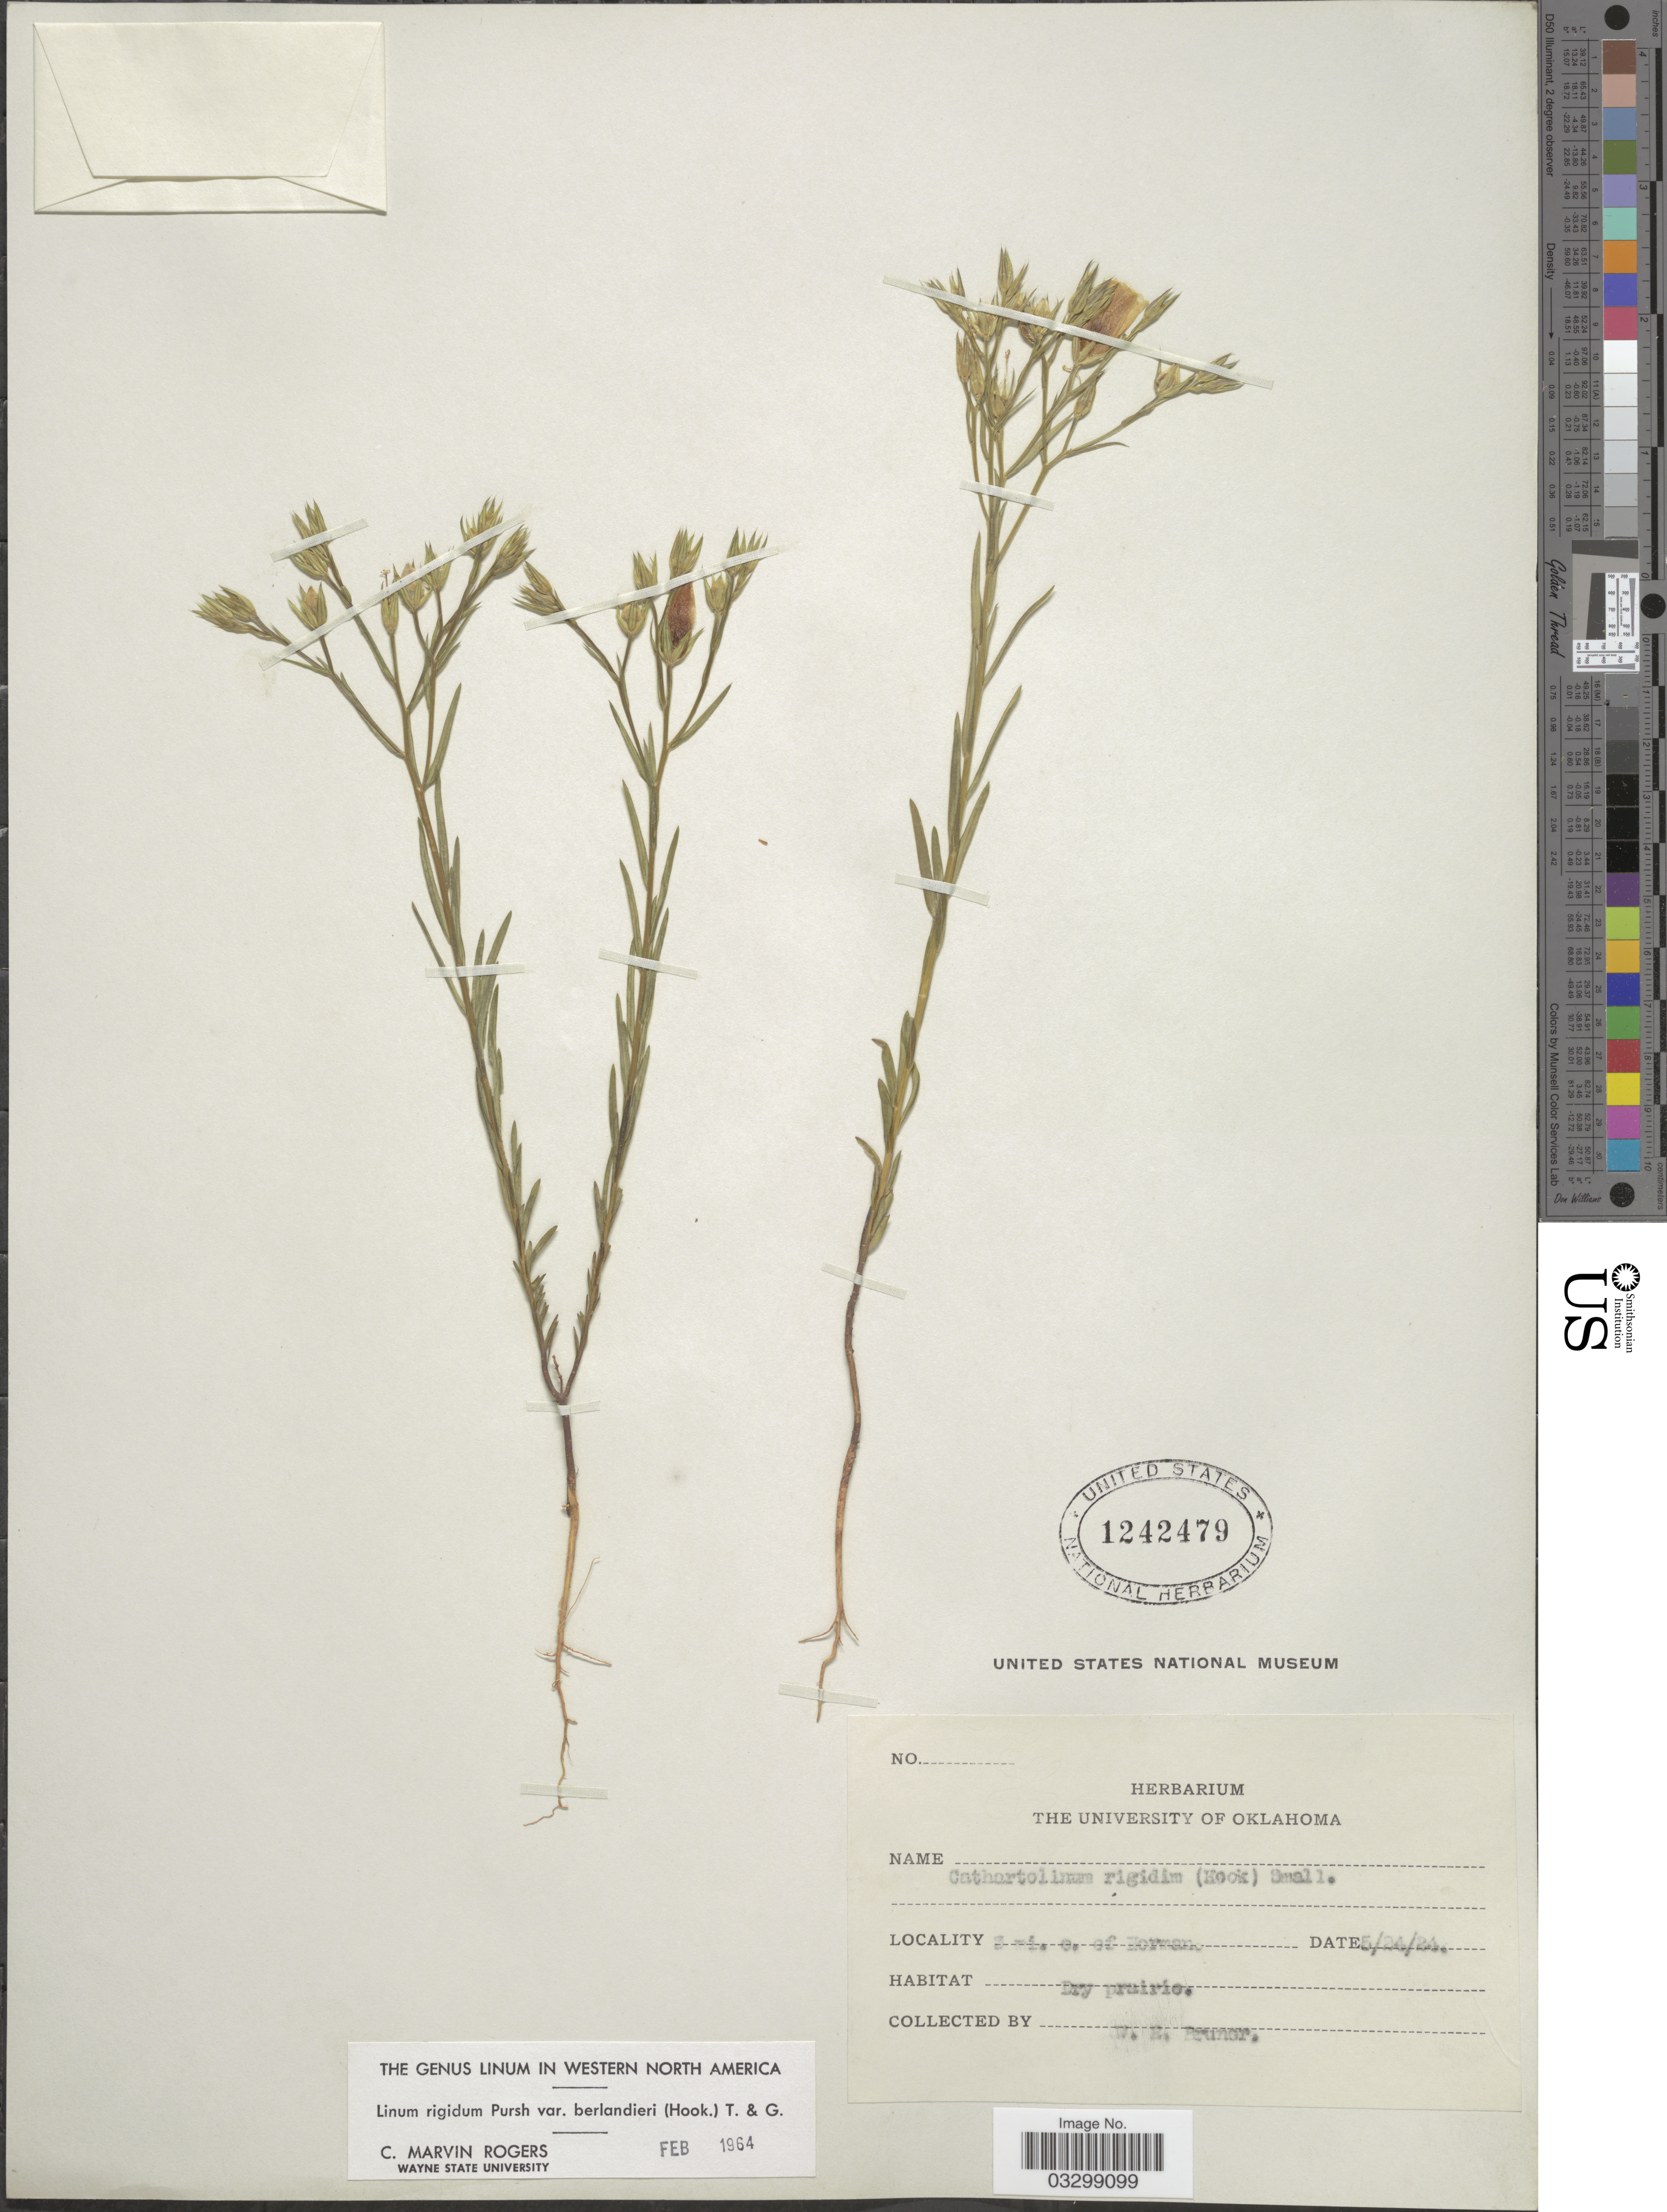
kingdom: Plantae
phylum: Tracheophyta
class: Magnoliopsida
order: Malpighiales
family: Linaceae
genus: Linum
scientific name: Linum rigidum var. berlandieri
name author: Pursh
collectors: W. Bruner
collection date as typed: Transcribed d/m/y: 24/5/24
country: United States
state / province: Oklahoma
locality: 3 mi. e. of Norman.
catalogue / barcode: US 1242479